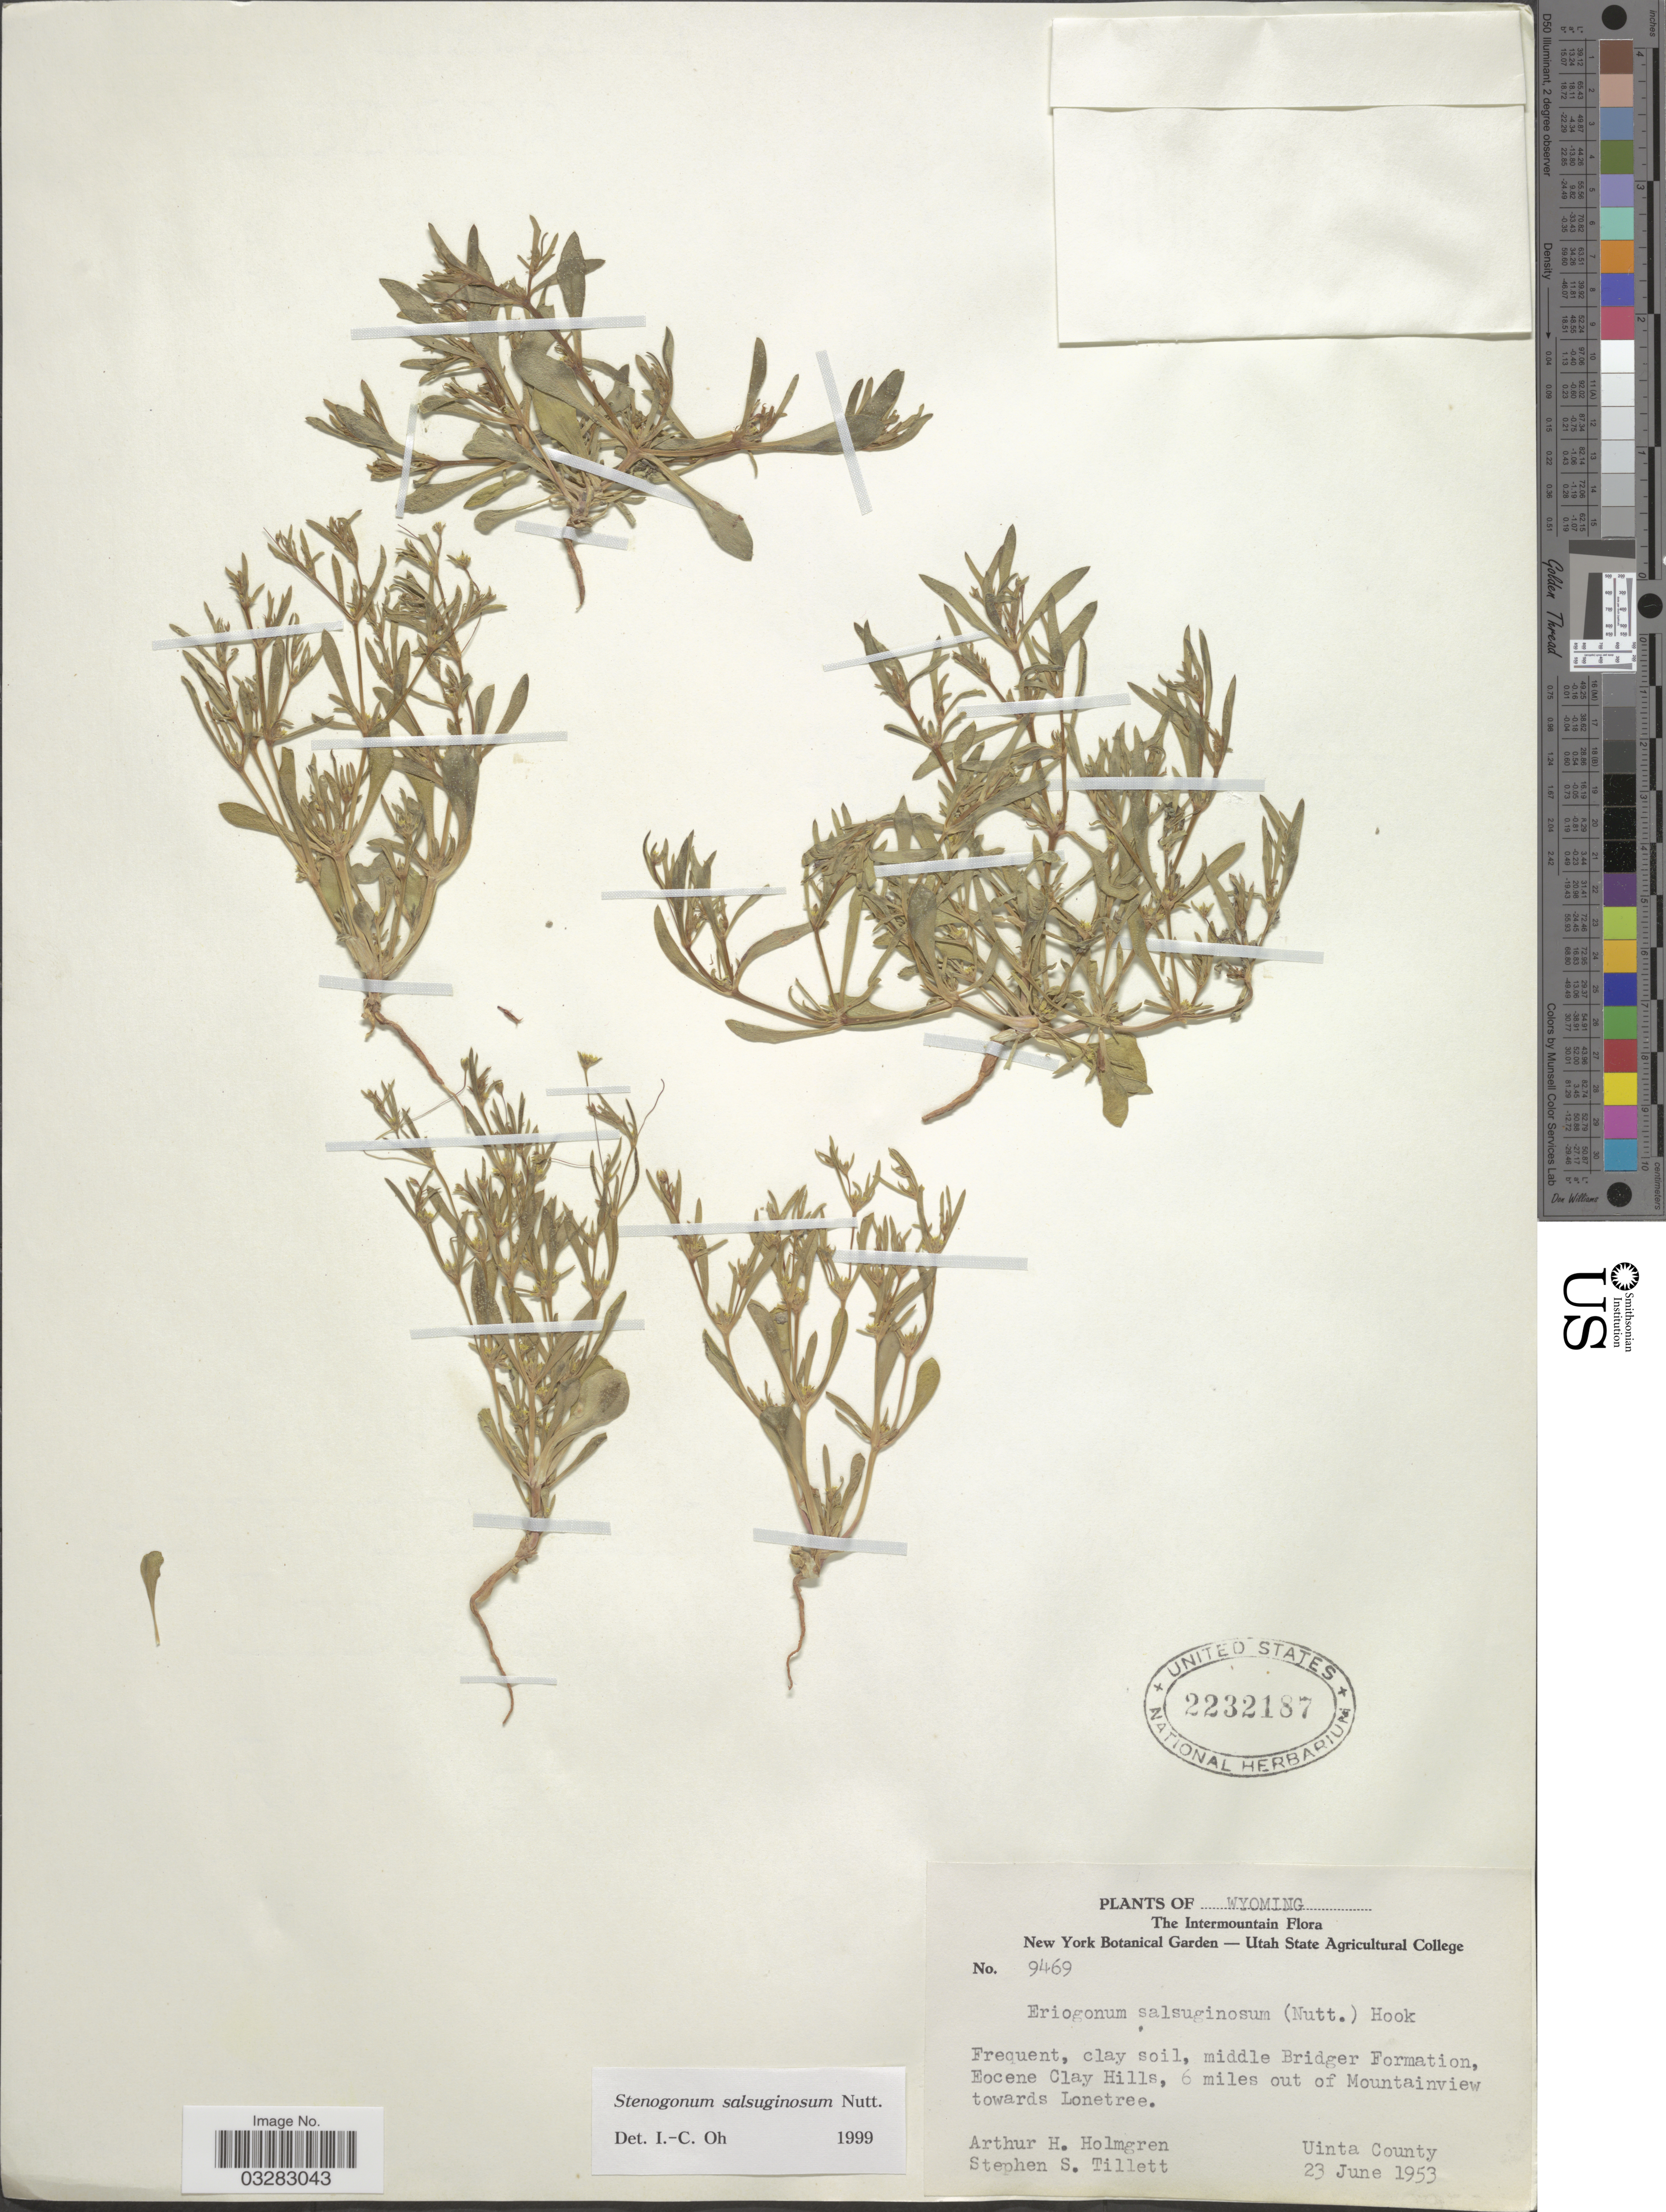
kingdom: Plantae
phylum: Tracheophyta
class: Magnoliopsida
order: Caryophyllales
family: Polygonaceae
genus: Stenogonum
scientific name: Stenogonum salsuginosum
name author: Nutt.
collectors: A. H. Holmgren & S. S. Tillett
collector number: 9469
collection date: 1953-06-23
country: United States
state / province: Wyoming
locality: The Intermountain. Frequent, clay soil, middle Bridger Formation, Eocene Clay Hills, 6 miles out of Mountainview towards Lonetree. Uinta County.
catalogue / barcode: US 2232187